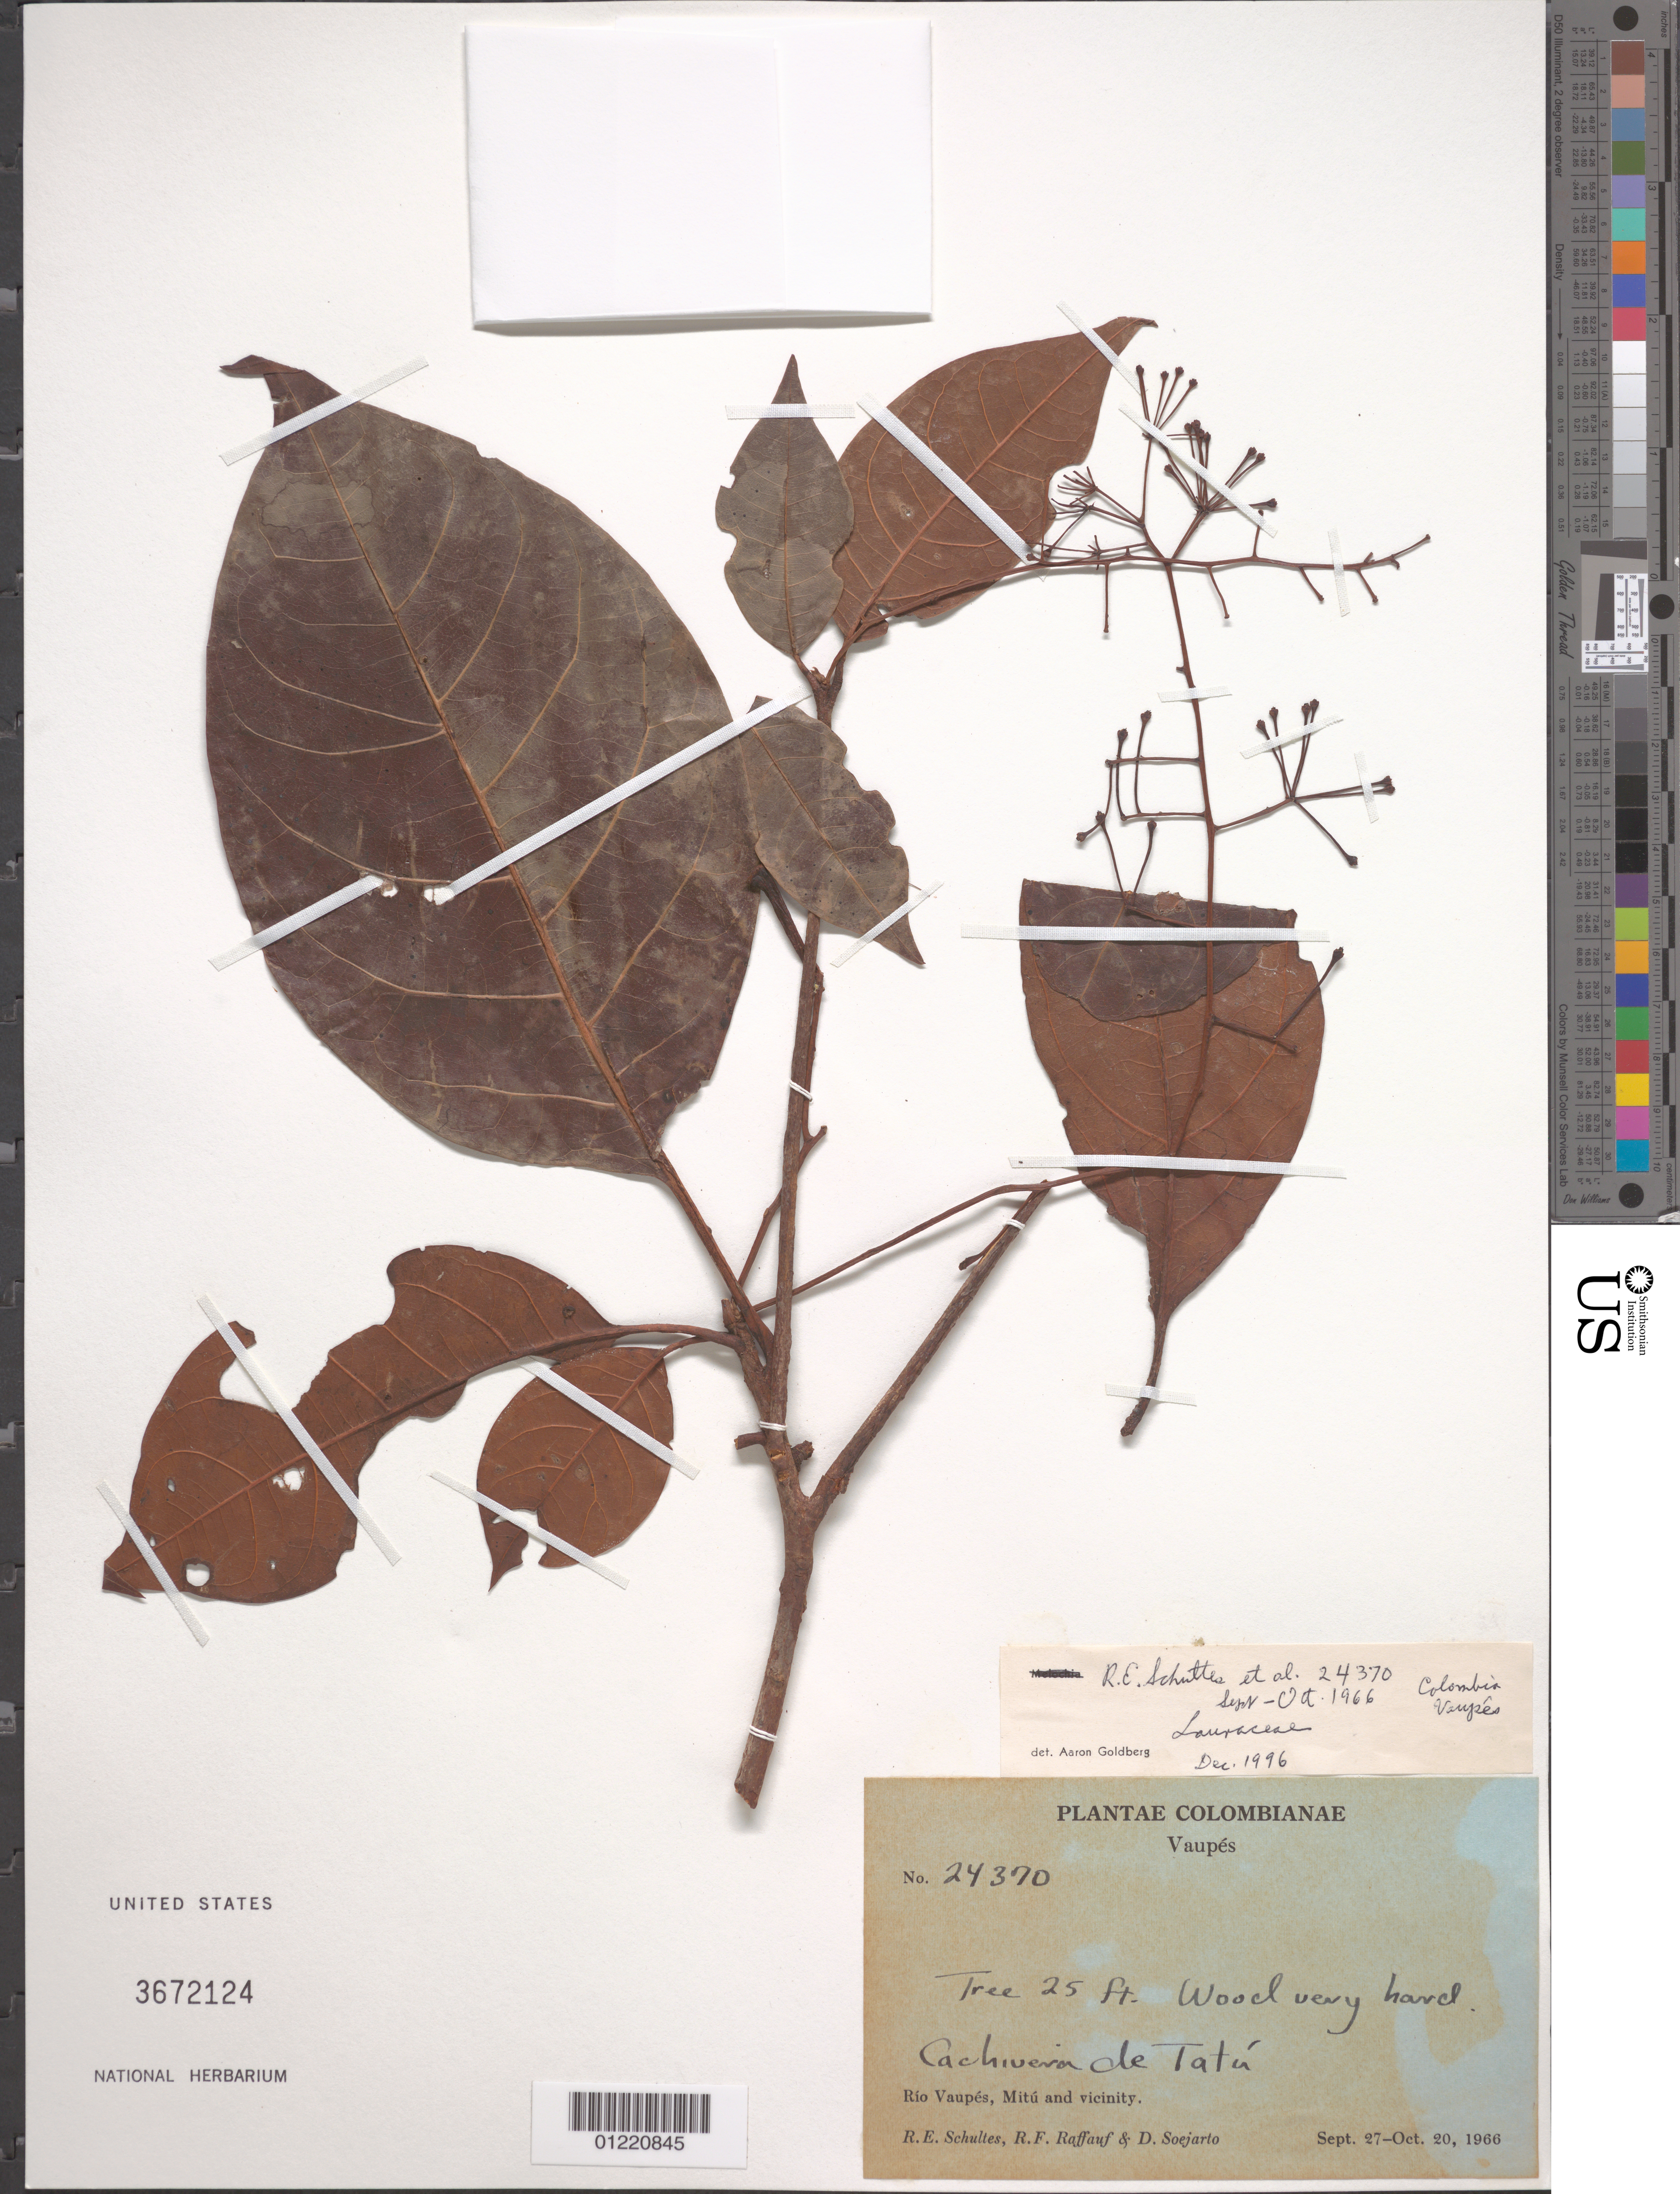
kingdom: Plantae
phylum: Tracheophyta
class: Magnoliopsida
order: Laurales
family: Lauraceae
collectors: R. E. Schultes, R. Raffauf & D. Soejarto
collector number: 24370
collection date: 1966-09-27/1966-10-20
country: Colombia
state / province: Vaupés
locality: Rio Vaupés, Mitú and vicinity. Cachivera de Tatú.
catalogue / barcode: US 3672124